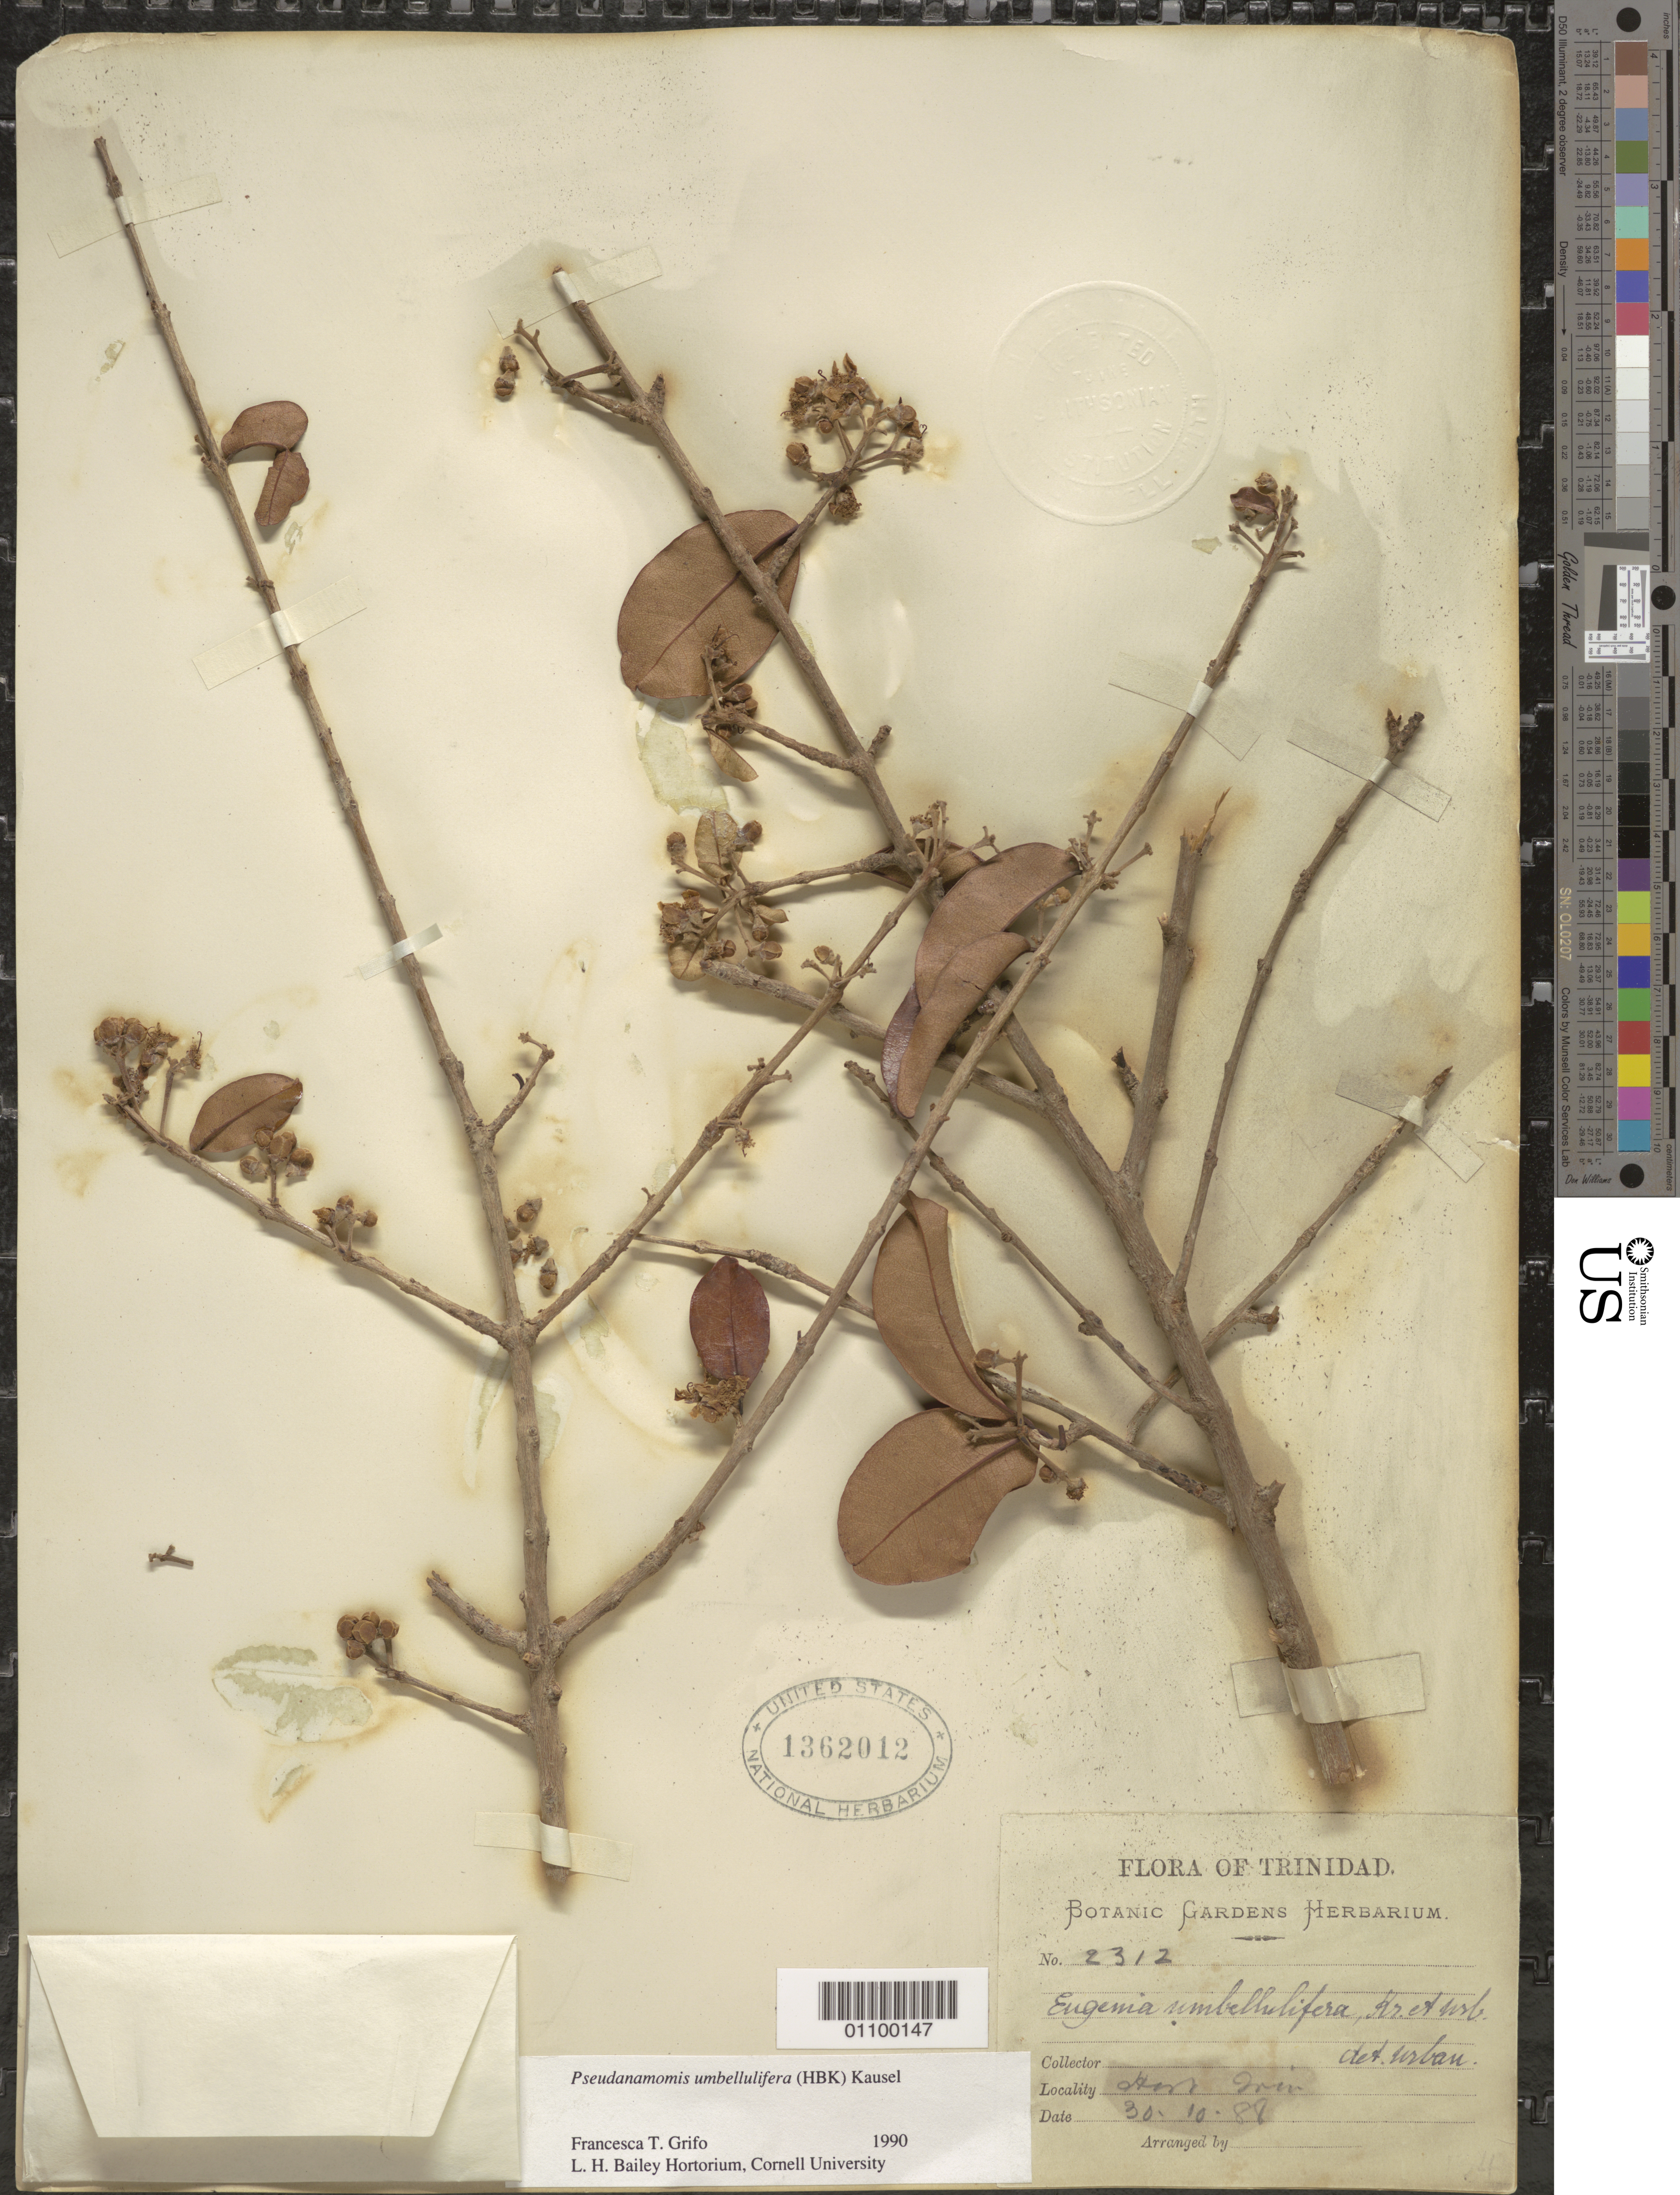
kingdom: Plantae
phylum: Tracheophyta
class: Magnoliopsida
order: Myrtales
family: Myrtaceae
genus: Eugenia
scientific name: Eugenia umbellulifera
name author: (Kunth) Krug & Urb.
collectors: Botanic Gardens Herbarium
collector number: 2312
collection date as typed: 30 Oct 1888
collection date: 1888-10-30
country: Trinidad and Tobago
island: Trinidad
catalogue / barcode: US 1362012